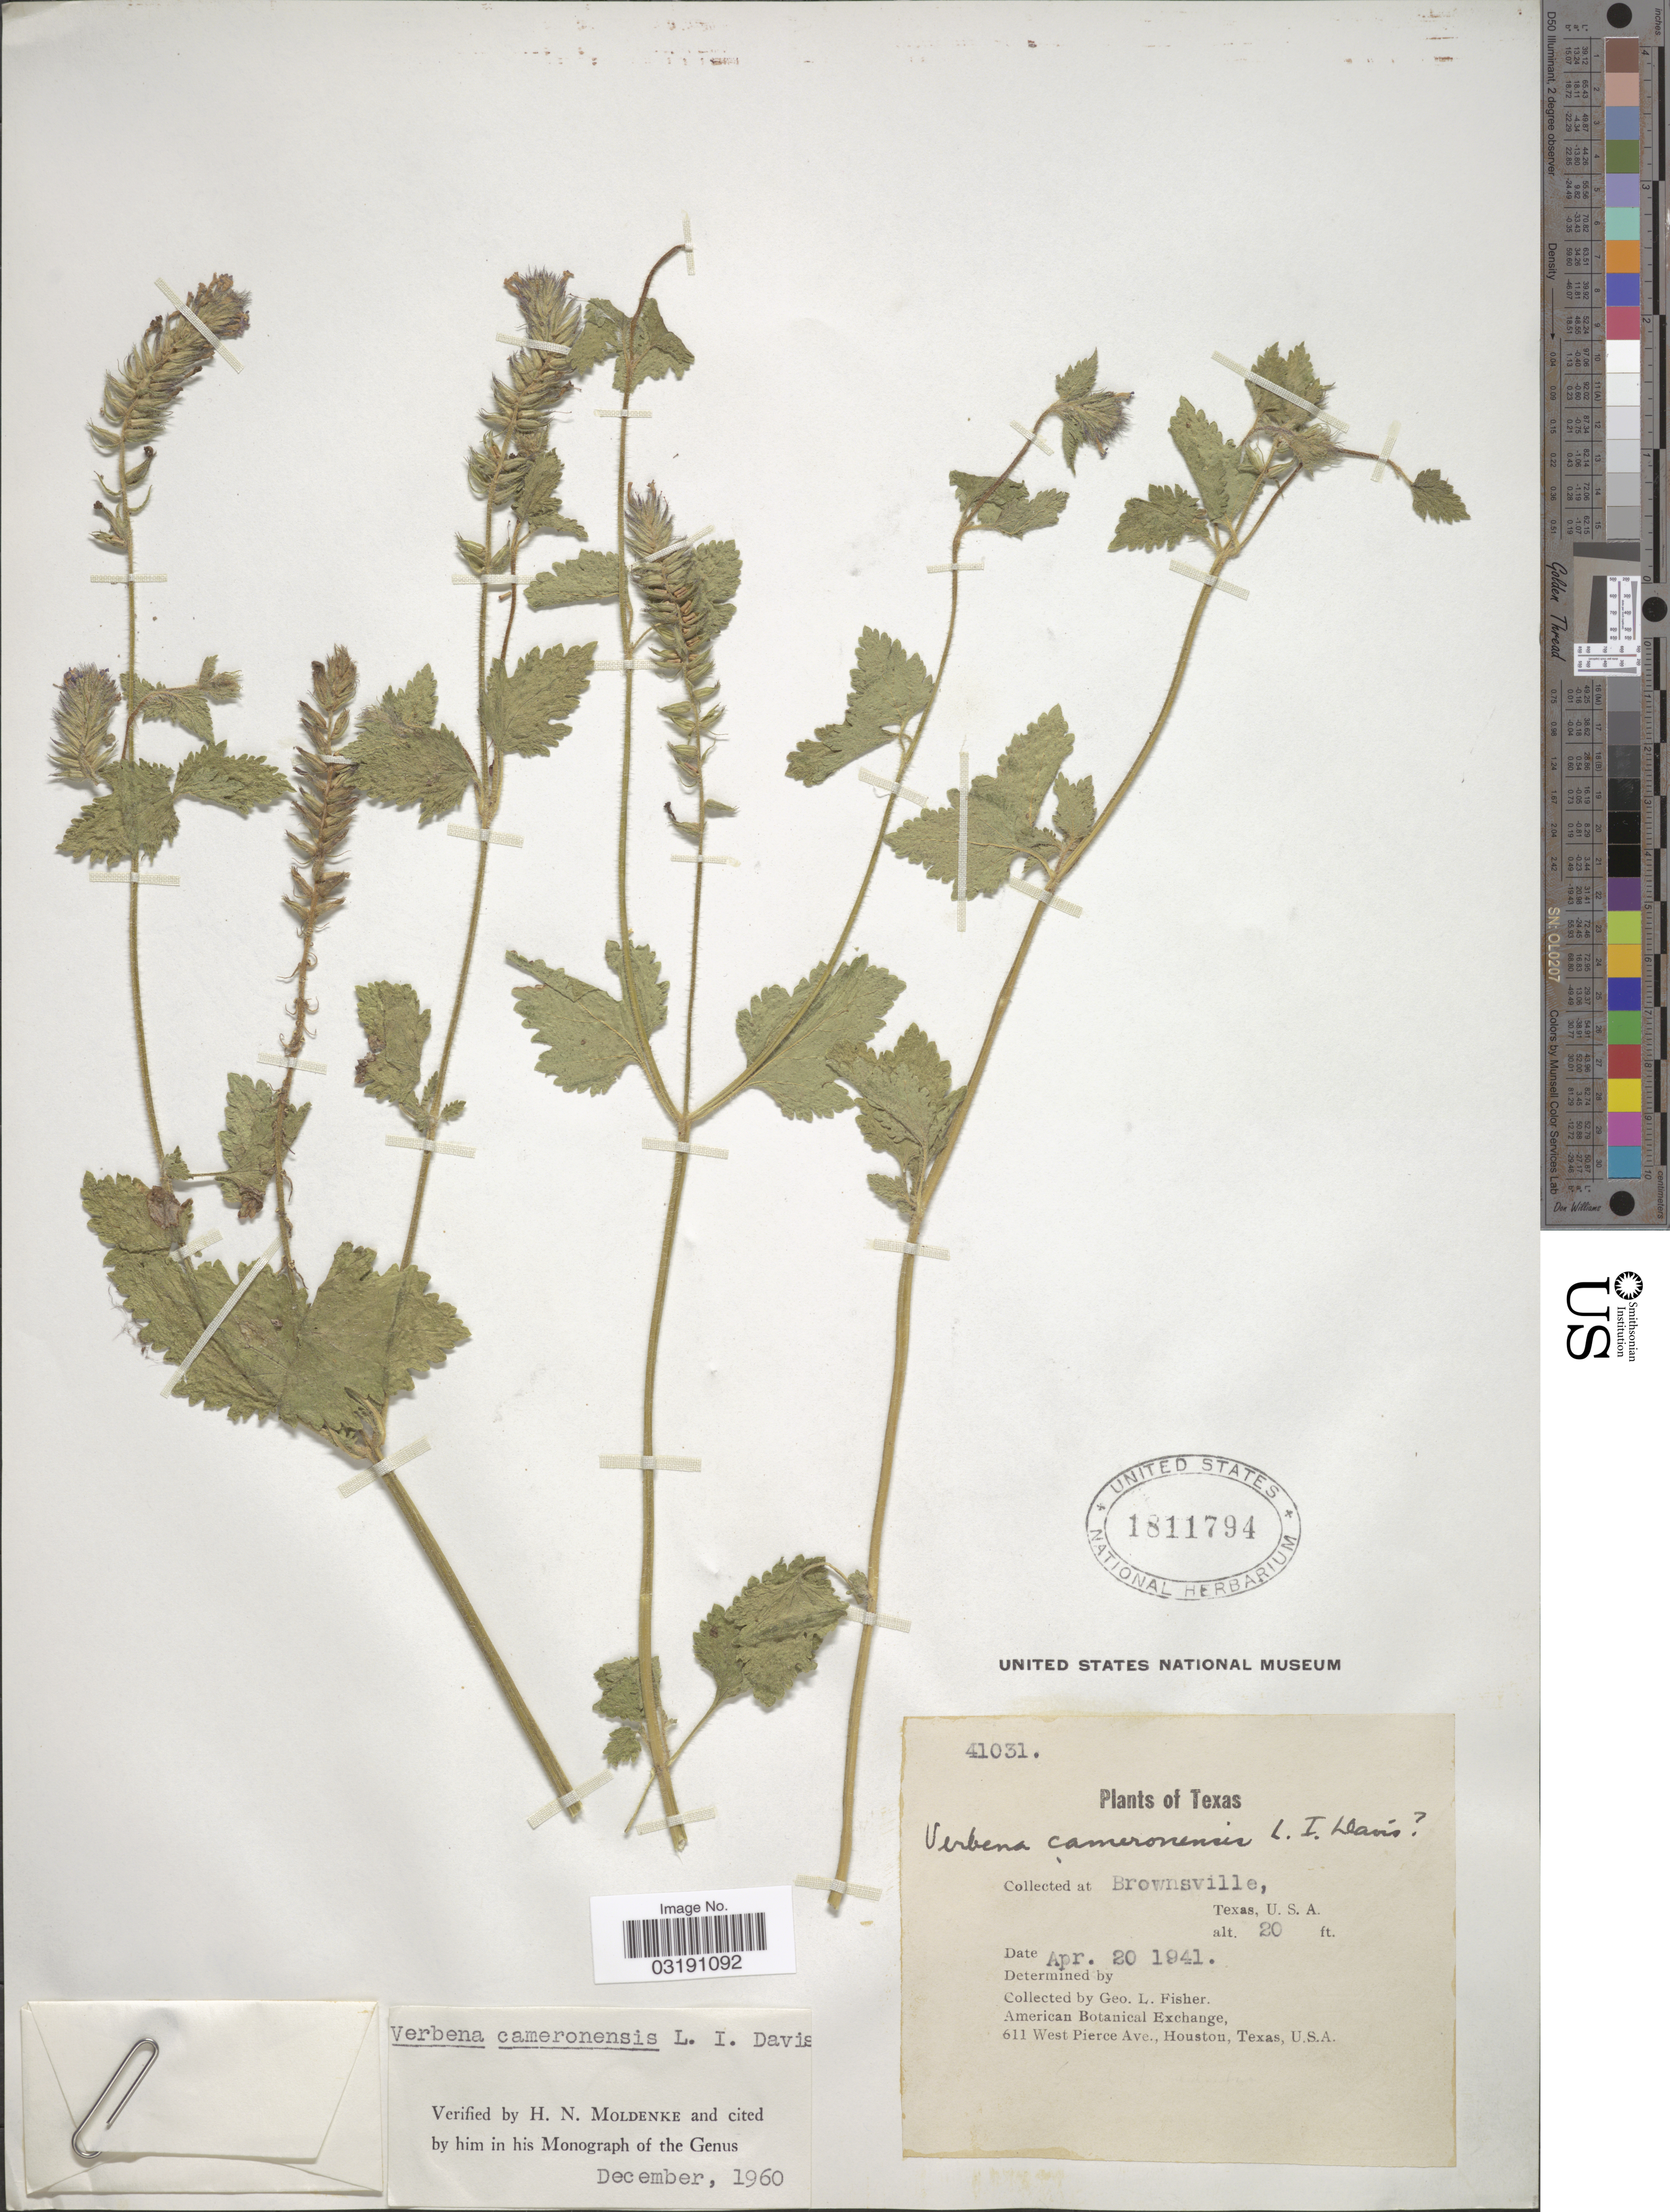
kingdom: Plantae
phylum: Tracheophyta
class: Magnoliopsida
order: Lamiales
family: Verbenaceae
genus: Verbena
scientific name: Verbena cameronensis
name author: L.I. Davis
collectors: G. L. Fisher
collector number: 41031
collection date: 1941-04-20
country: United States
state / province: Texas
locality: Brownsville.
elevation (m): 6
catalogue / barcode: US 1811794